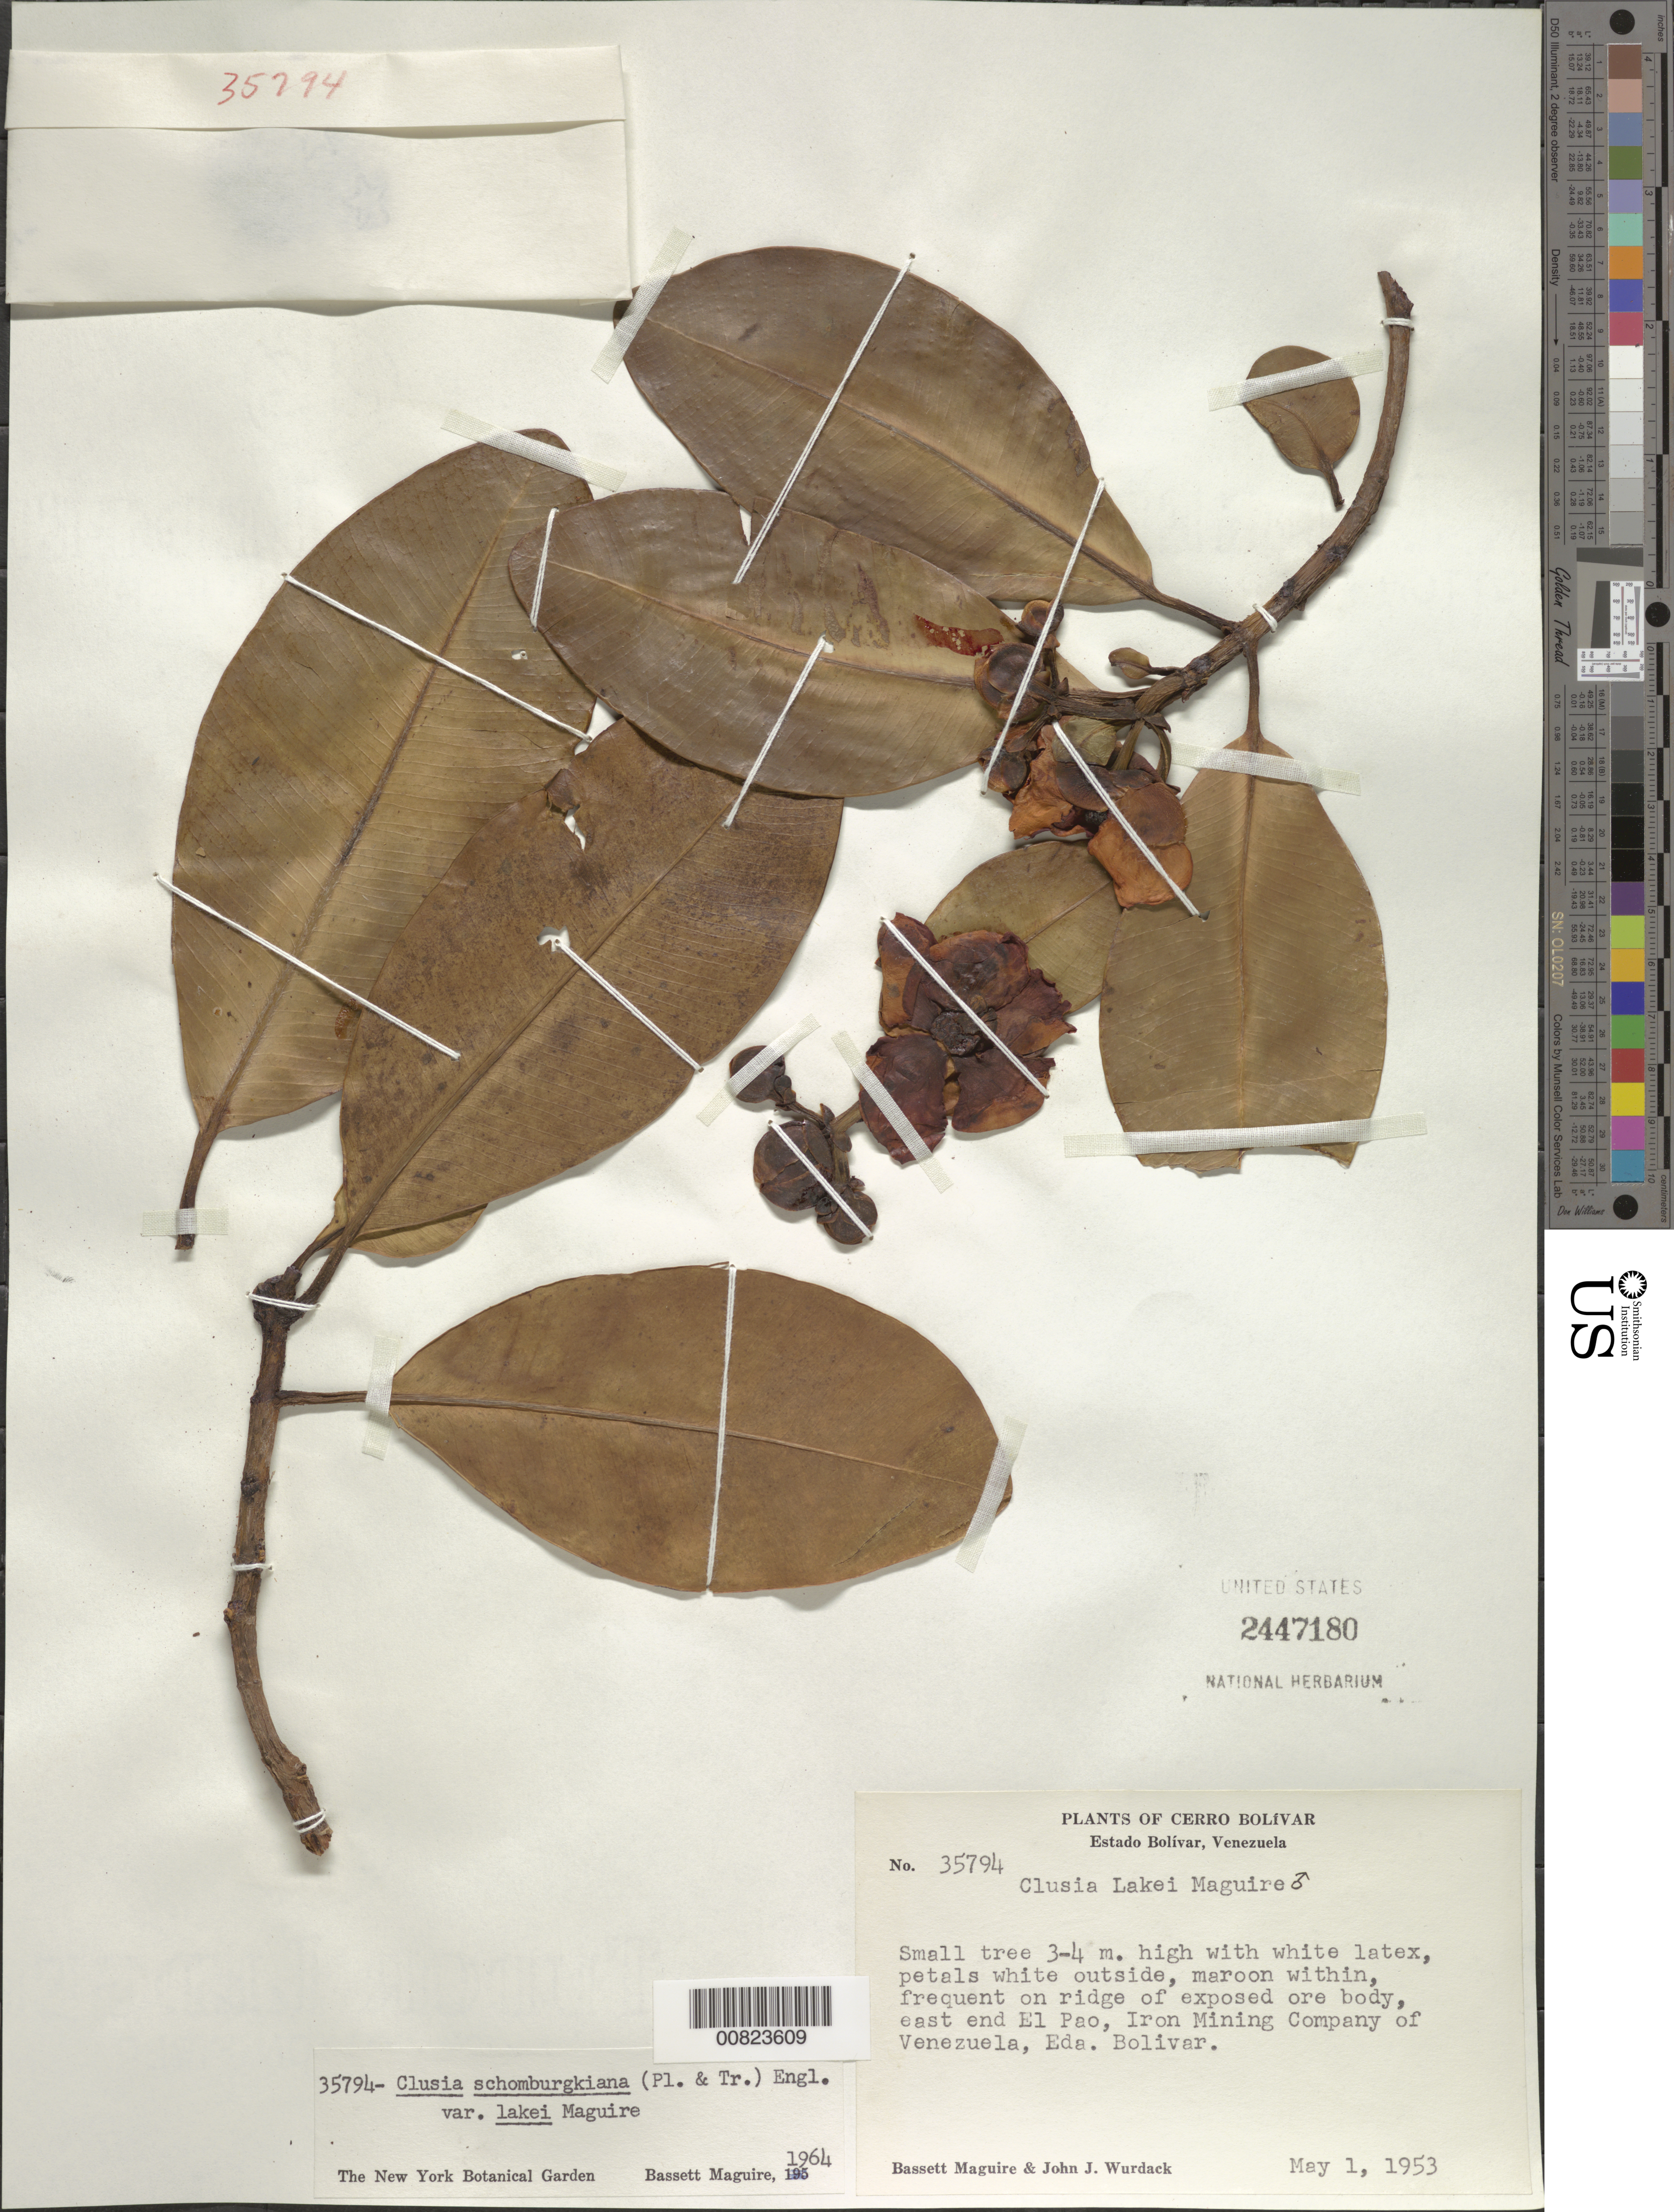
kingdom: Plantae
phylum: Tracheophyta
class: Magnoliopsida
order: Malpighiales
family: Clusiaceae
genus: Clusia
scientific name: Clusia schomburgkiana var. lakei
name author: Maguire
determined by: Maguire, Bassett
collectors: B. Maguire & J. J. Wurdack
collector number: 35794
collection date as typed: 1-May-53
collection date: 1953-05-01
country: Venezuela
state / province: Bolívar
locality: El Pao, Iron Mining Company of Venezuela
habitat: Ridge of exposed ore body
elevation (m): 300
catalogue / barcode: US 2447180